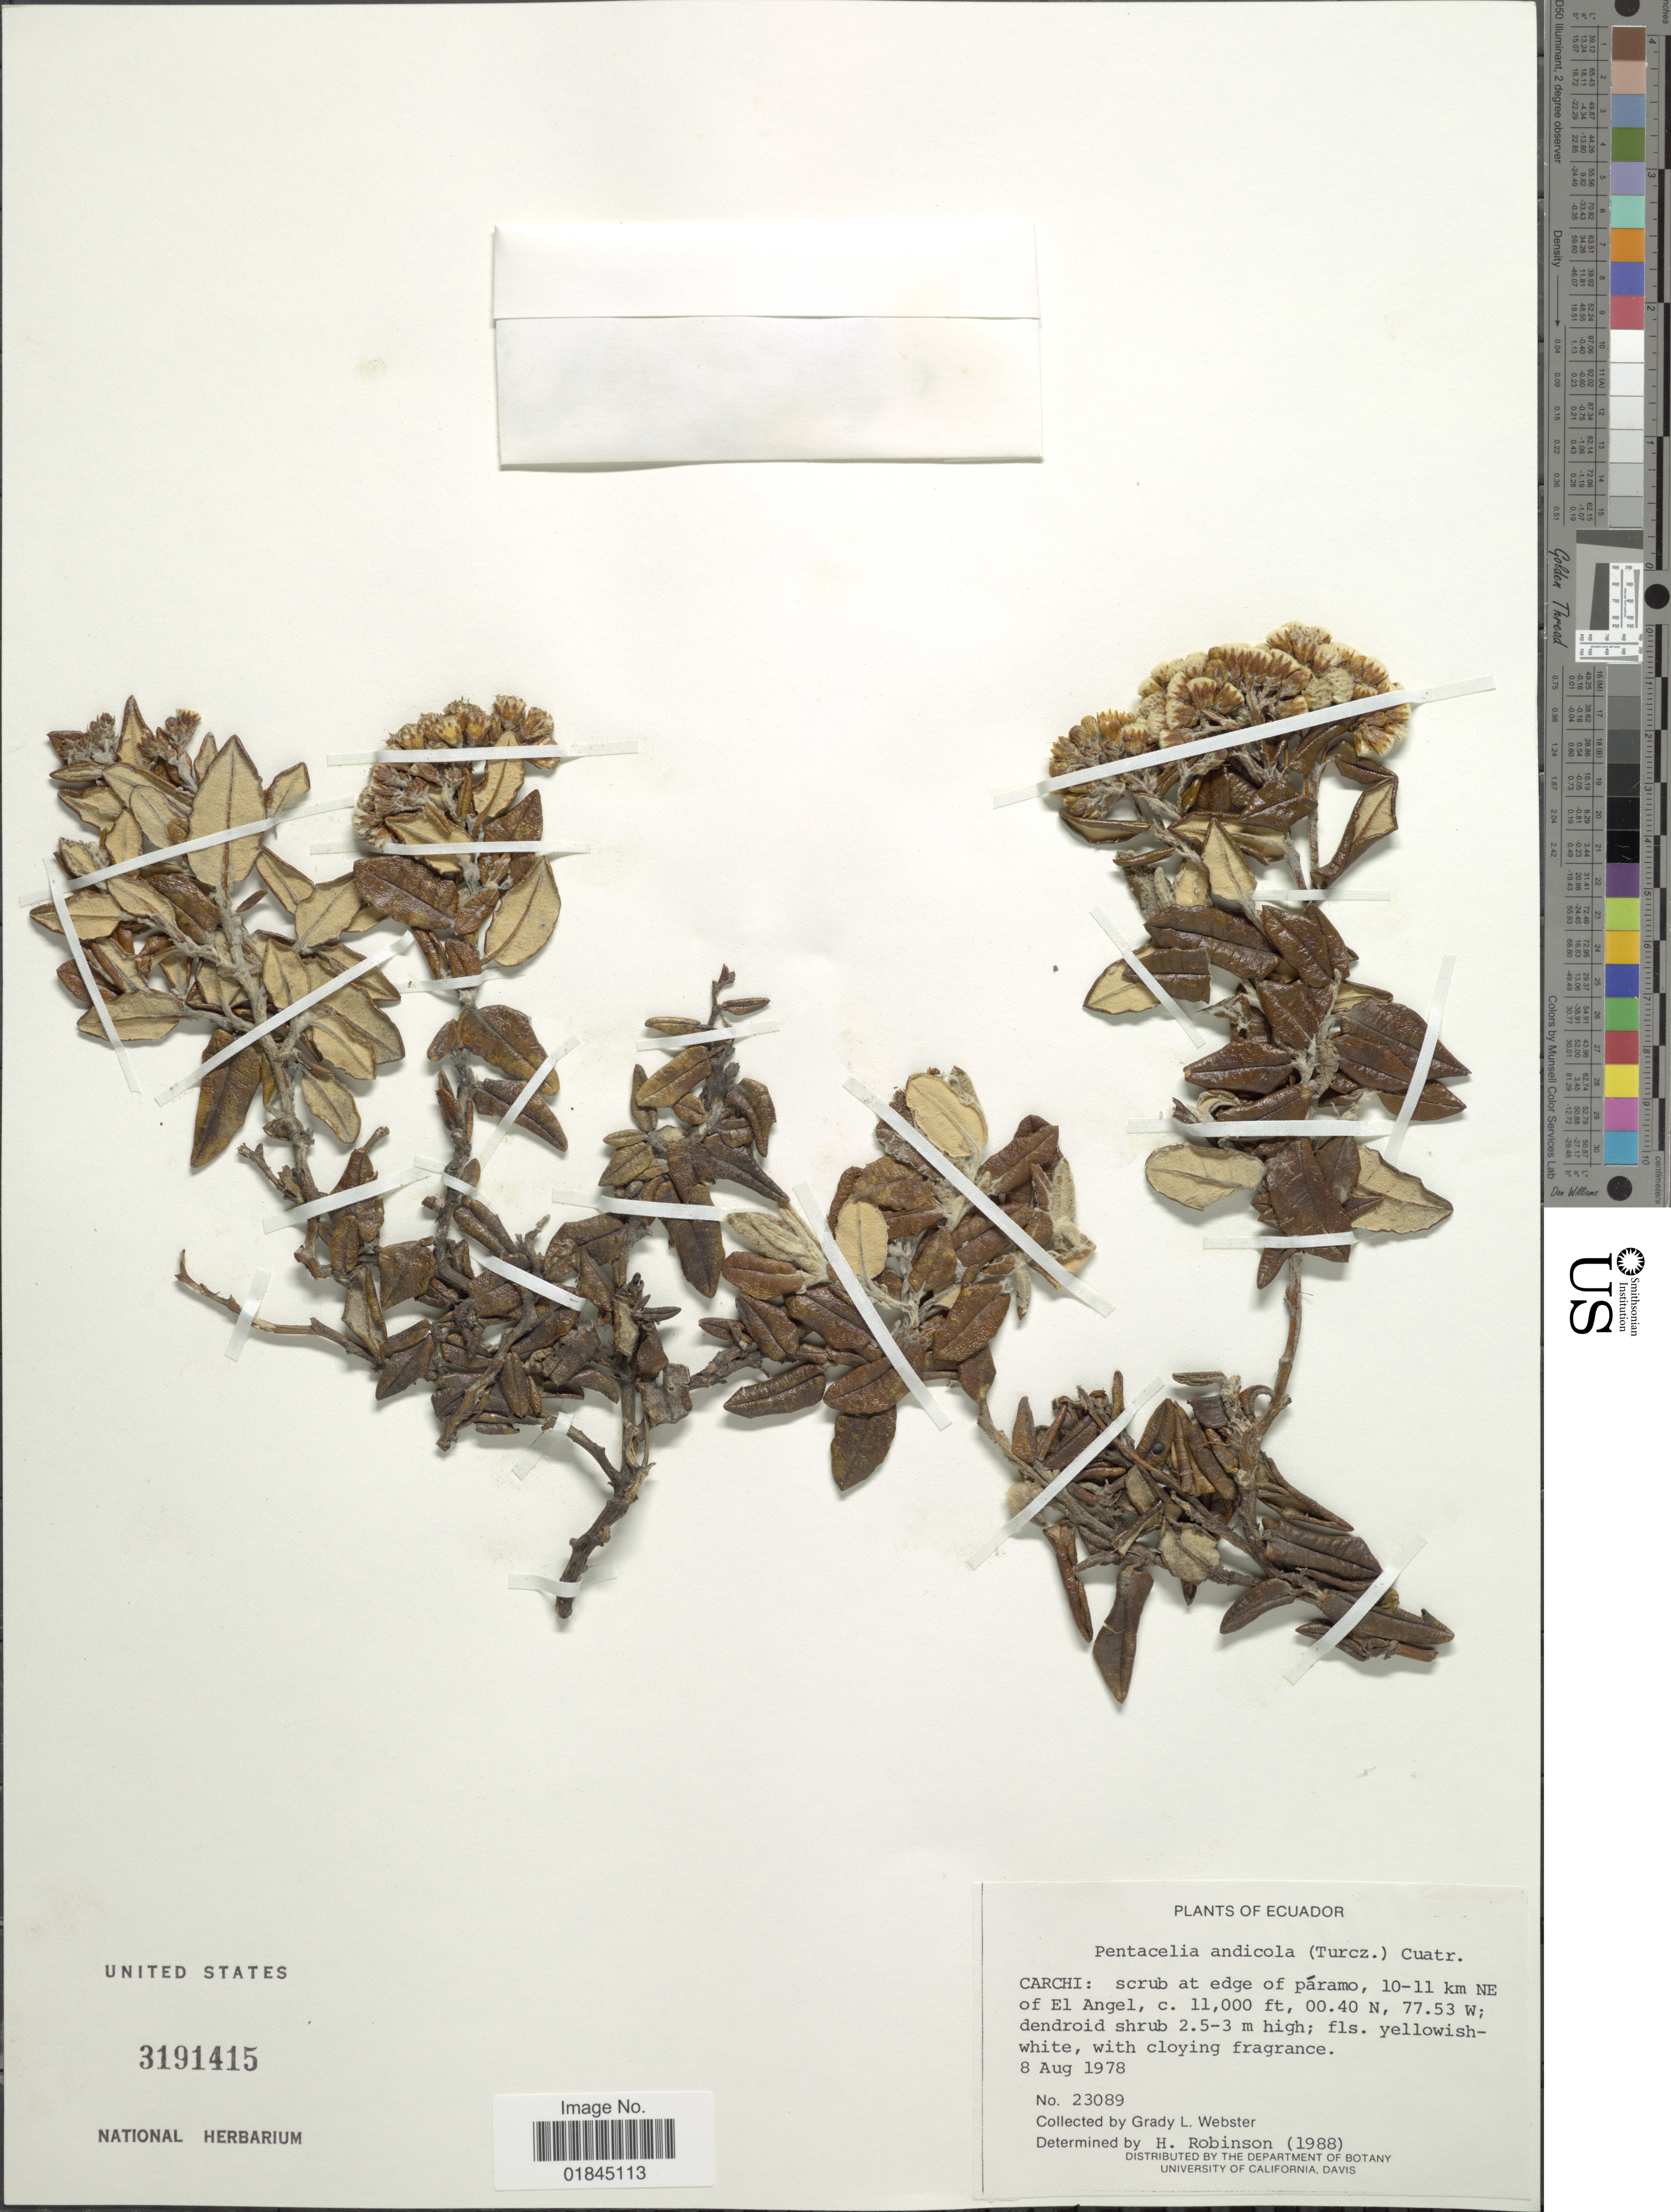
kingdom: Plantae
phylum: Tracheophyta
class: Magnoliopsida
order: Asterales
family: Asteraceae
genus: Pentacalia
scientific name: Pentacalia andicola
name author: (Turcz.) Cuatrec.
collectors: G. L. Webster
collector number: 23089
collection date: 1978-08-08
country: Ecuador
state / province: Carchi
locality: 10-11 km NE of El Angel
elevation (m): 3353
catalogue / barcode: US 3191415